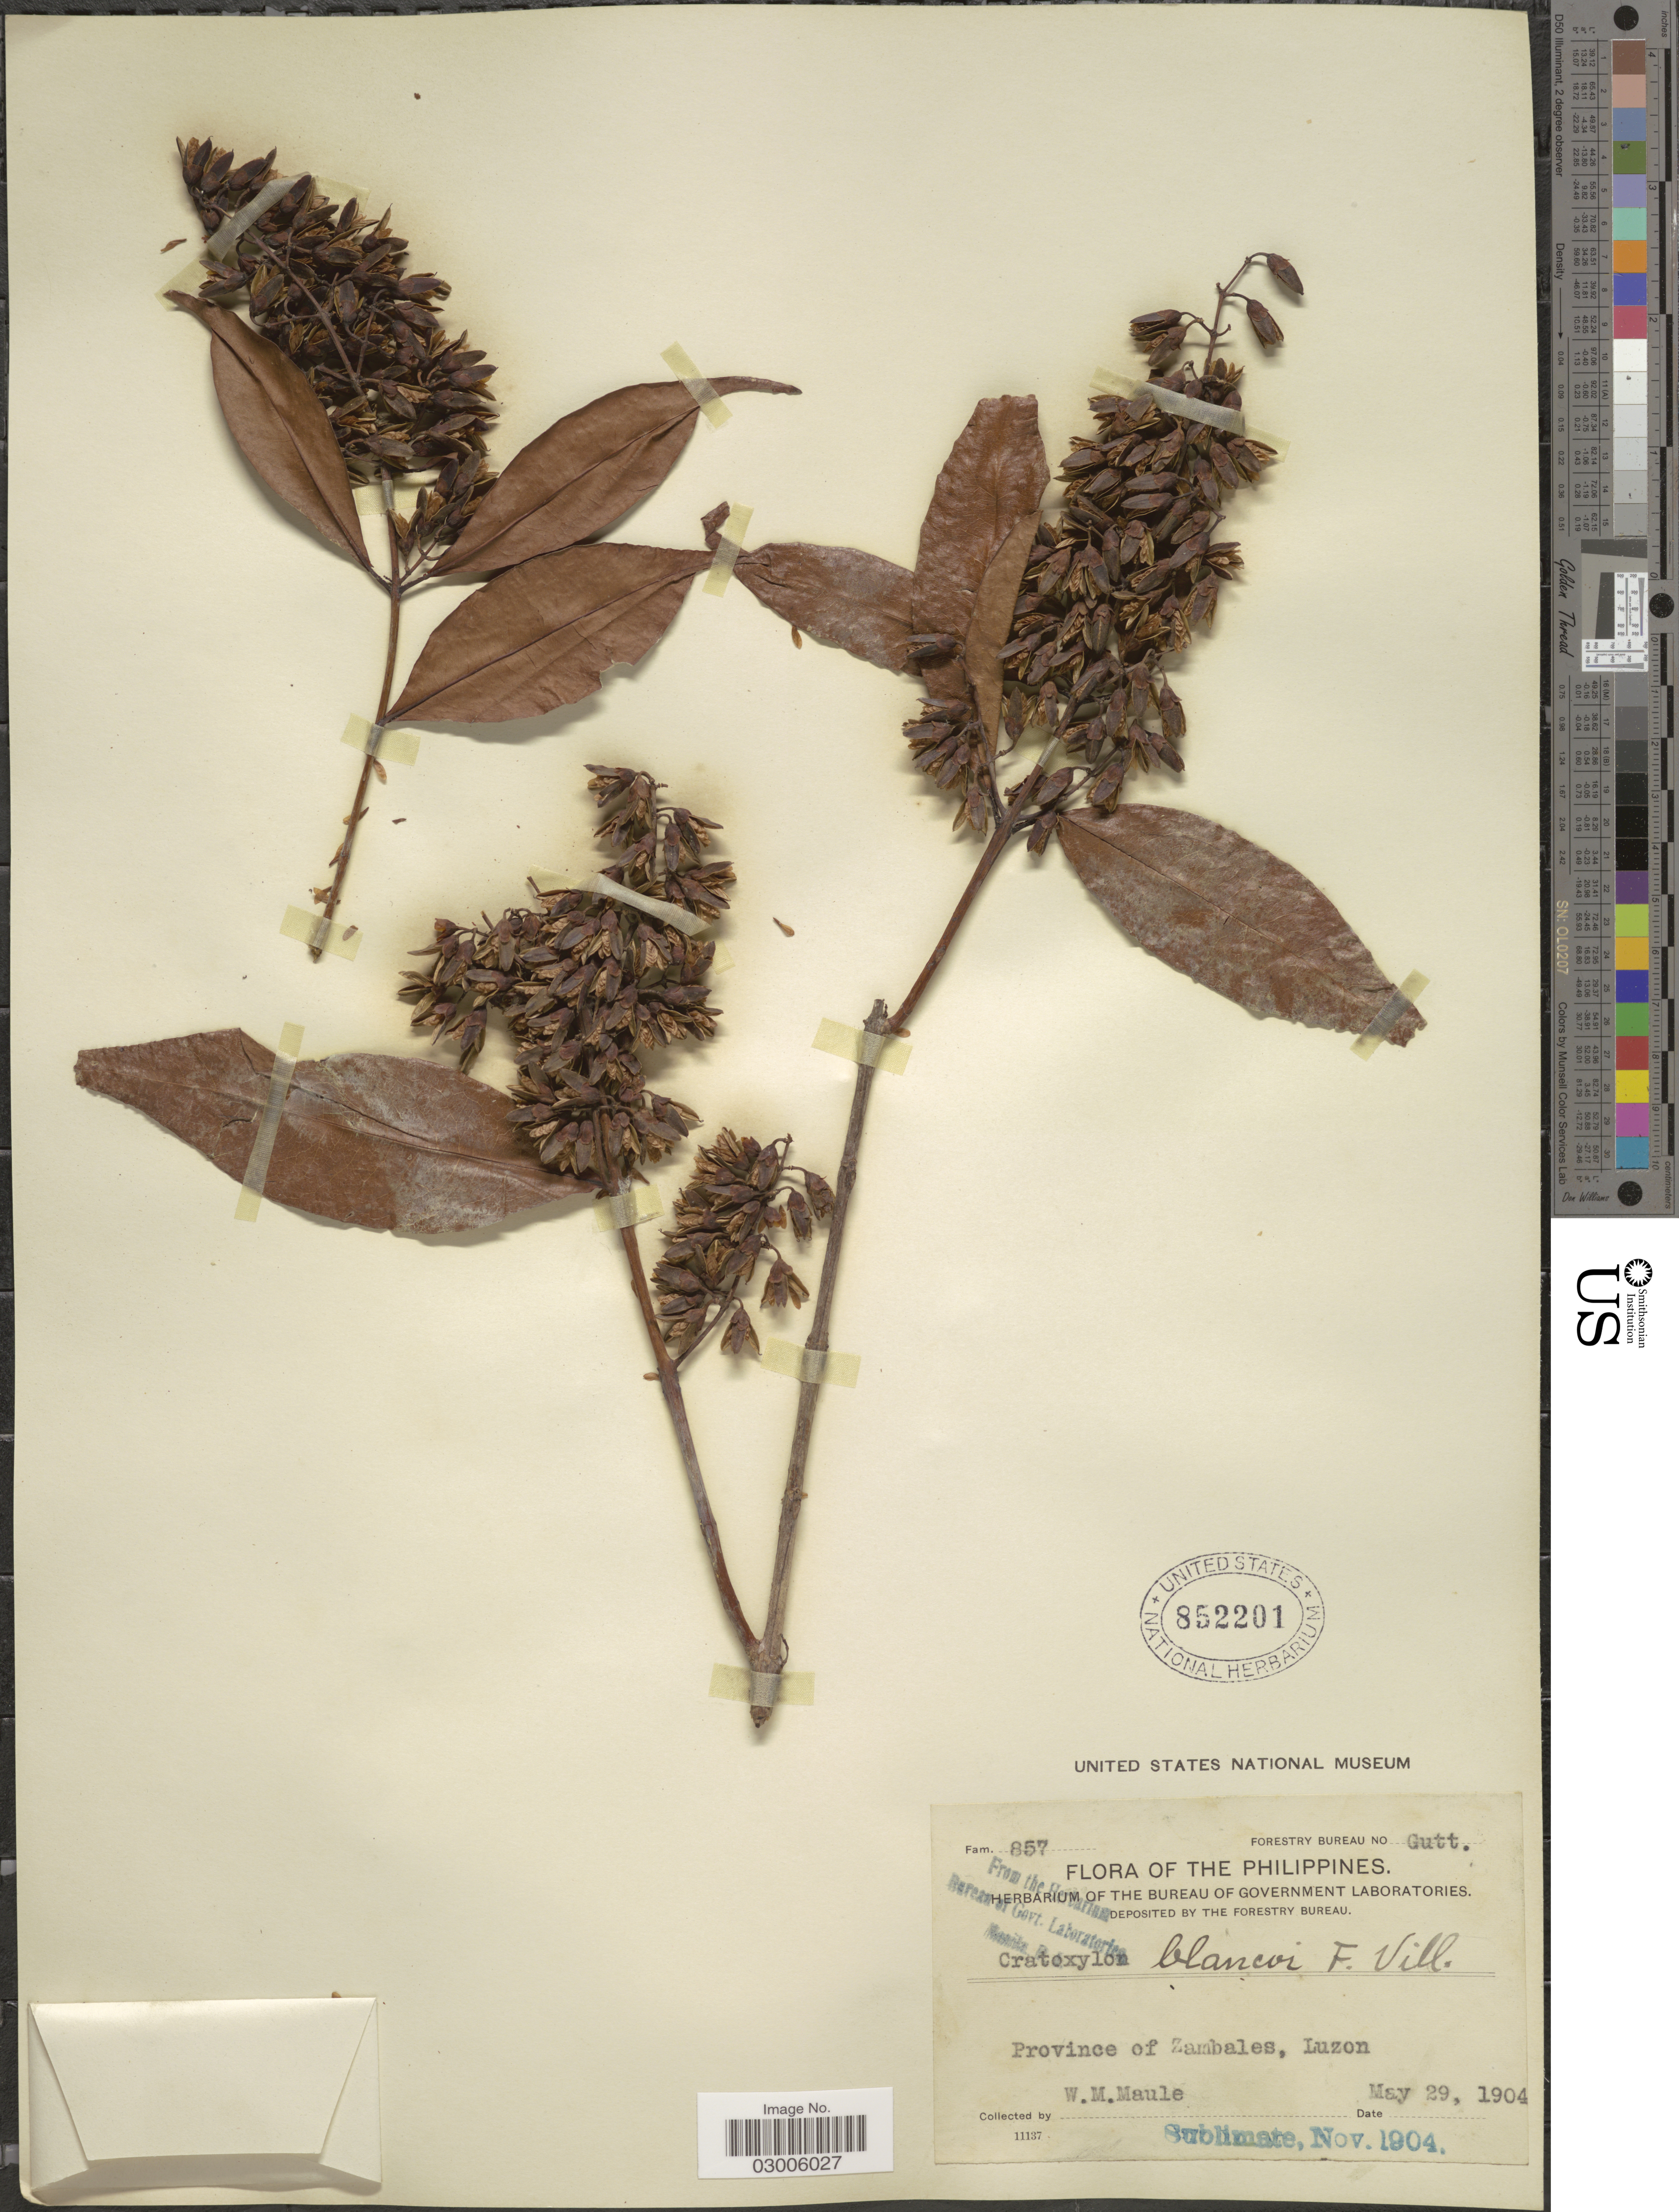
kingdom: Plantae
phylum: Tracheophyta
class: Magnoliopsida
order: Malpighiales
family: Hypericaceae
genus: Cratoxylum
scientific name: Cratoxylum blancoi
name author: Blume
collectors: W. Maule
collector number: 857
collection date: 1904-05-29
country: Philippines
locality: Province of Zambales, Luzon.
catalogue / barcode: US 852201